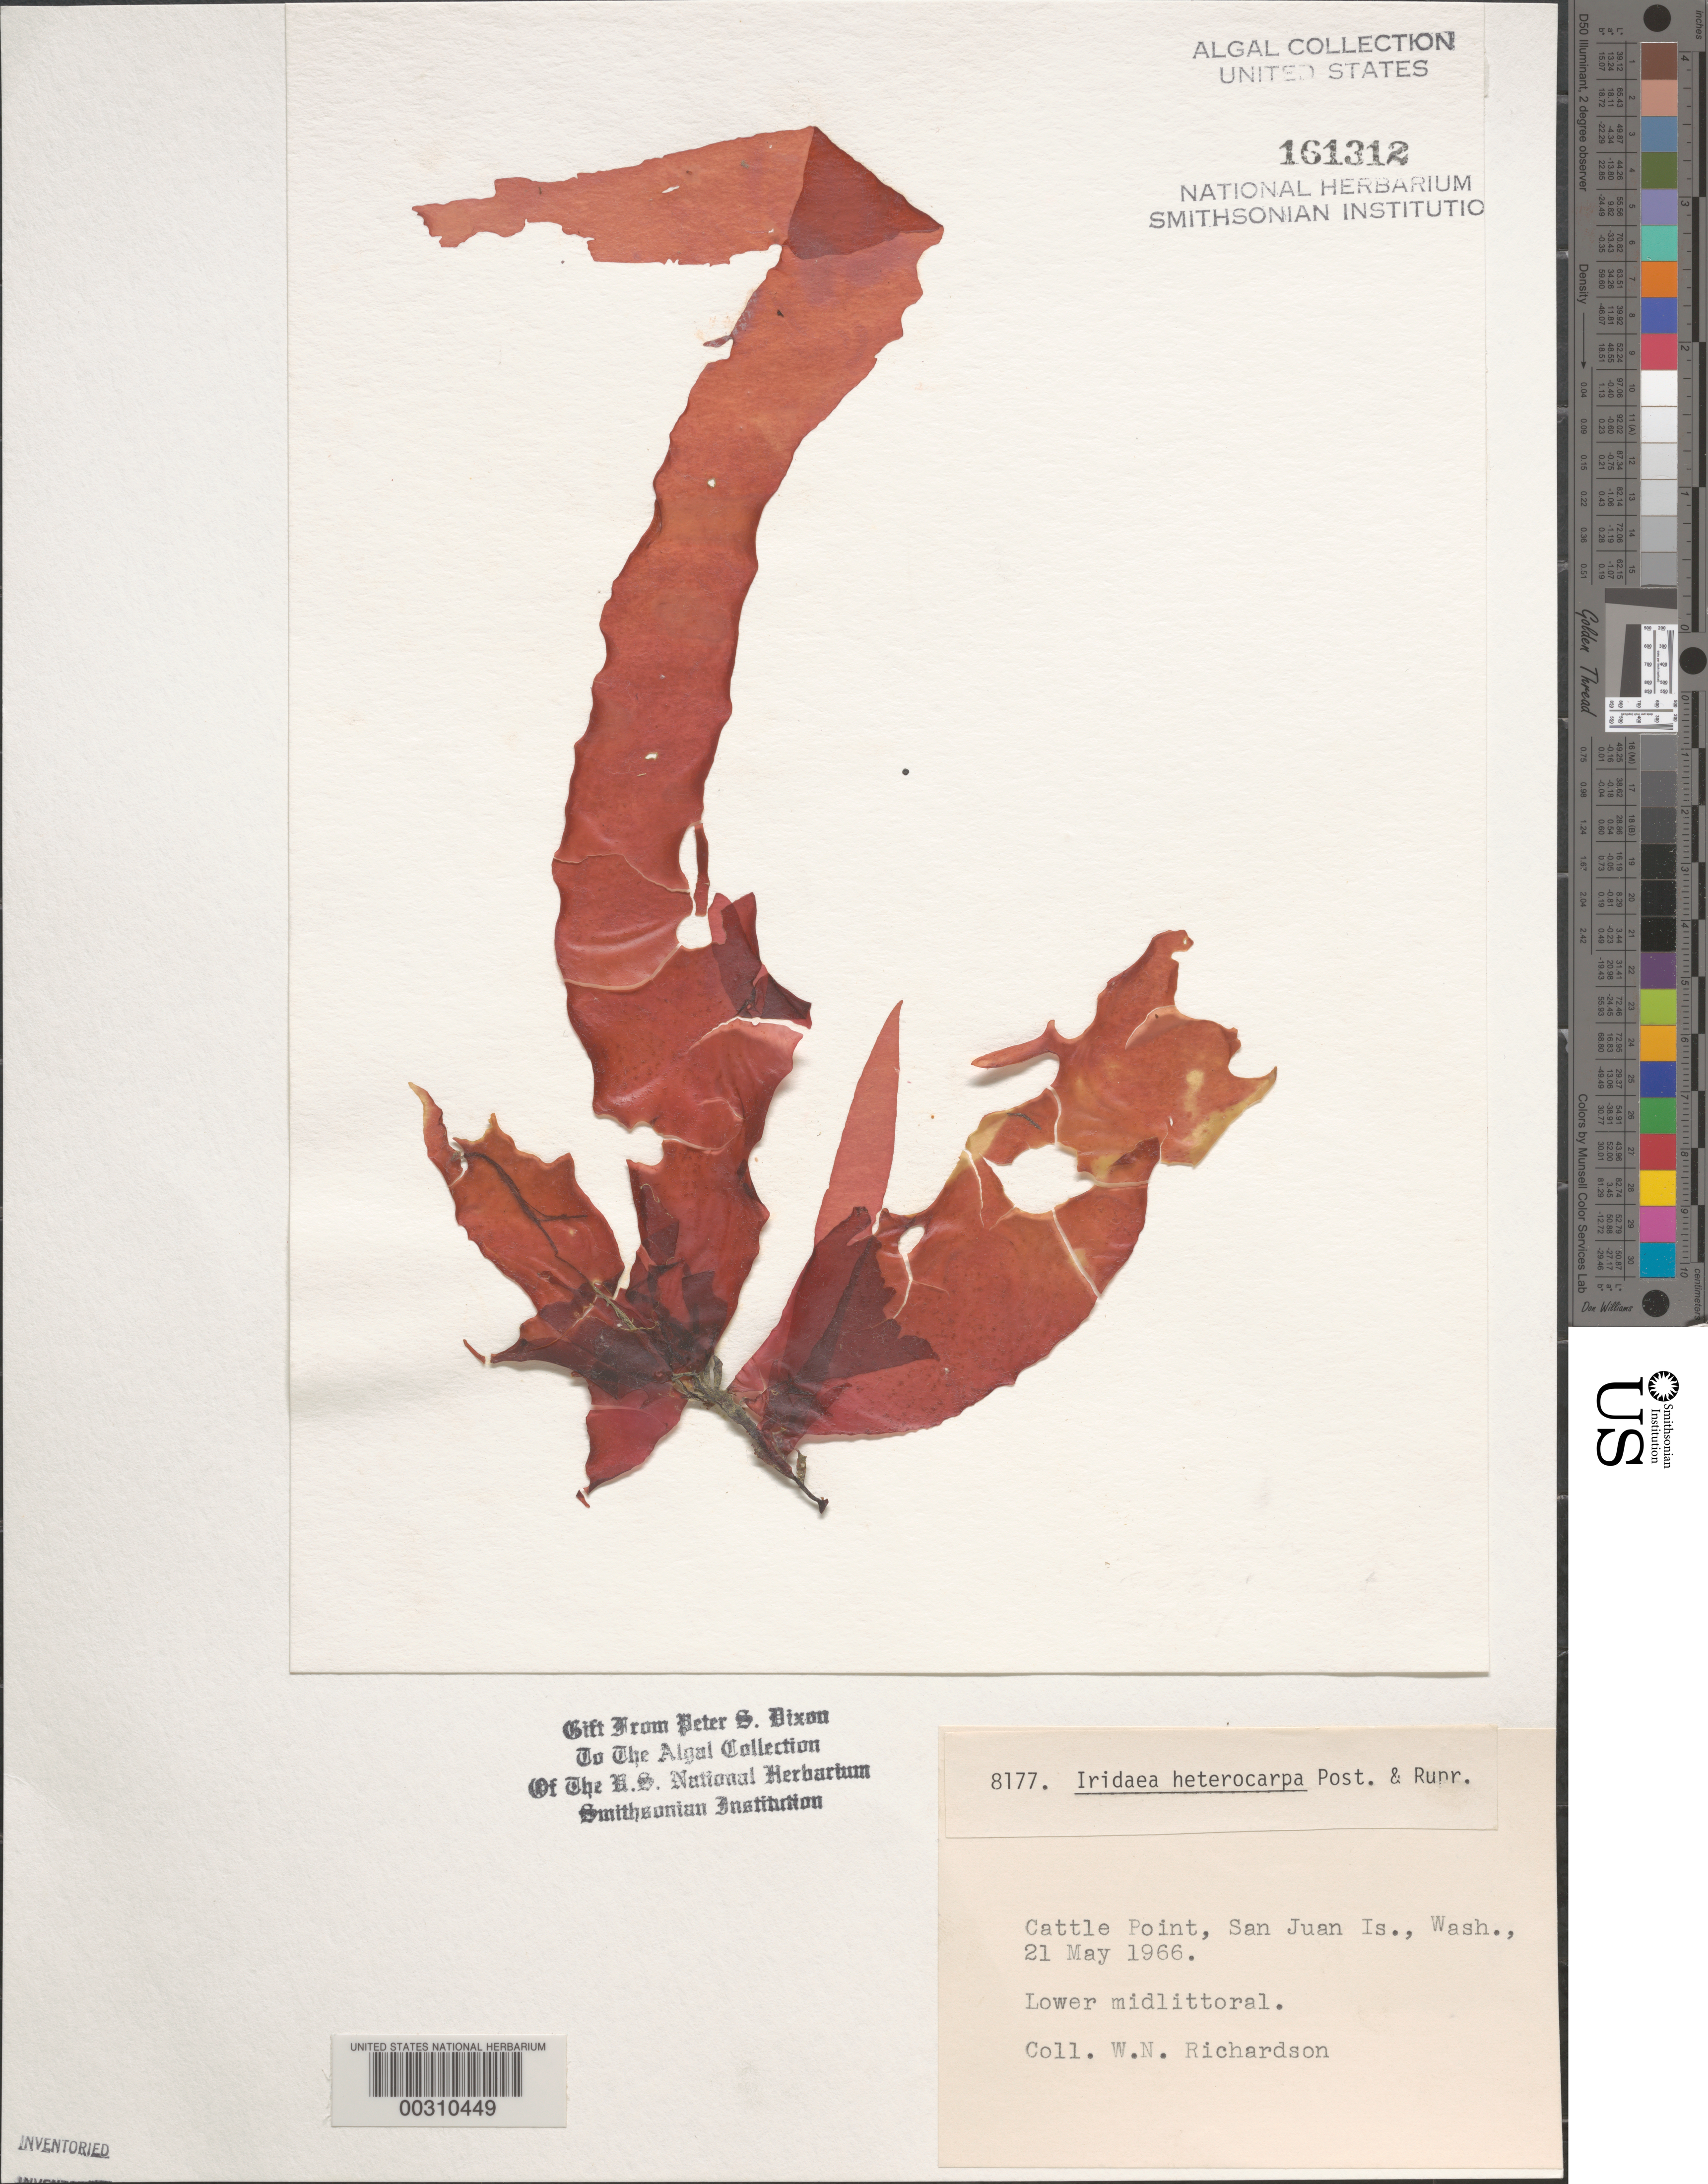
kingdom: Plantae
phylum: Rhodophyta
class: Florideophyceae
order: Gigartinales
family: Gigartinaceae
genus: Chondrus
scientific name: Chondrus crispus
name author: Stackh.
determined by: Algae name updating Project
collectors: W. N. Richardson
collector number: PSD 8177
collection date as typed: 21 May 1966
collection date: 1966-05-21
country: United States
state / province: Washington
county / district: San Juan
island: San Juan Island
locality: Cattle Point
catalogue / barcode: US 161312